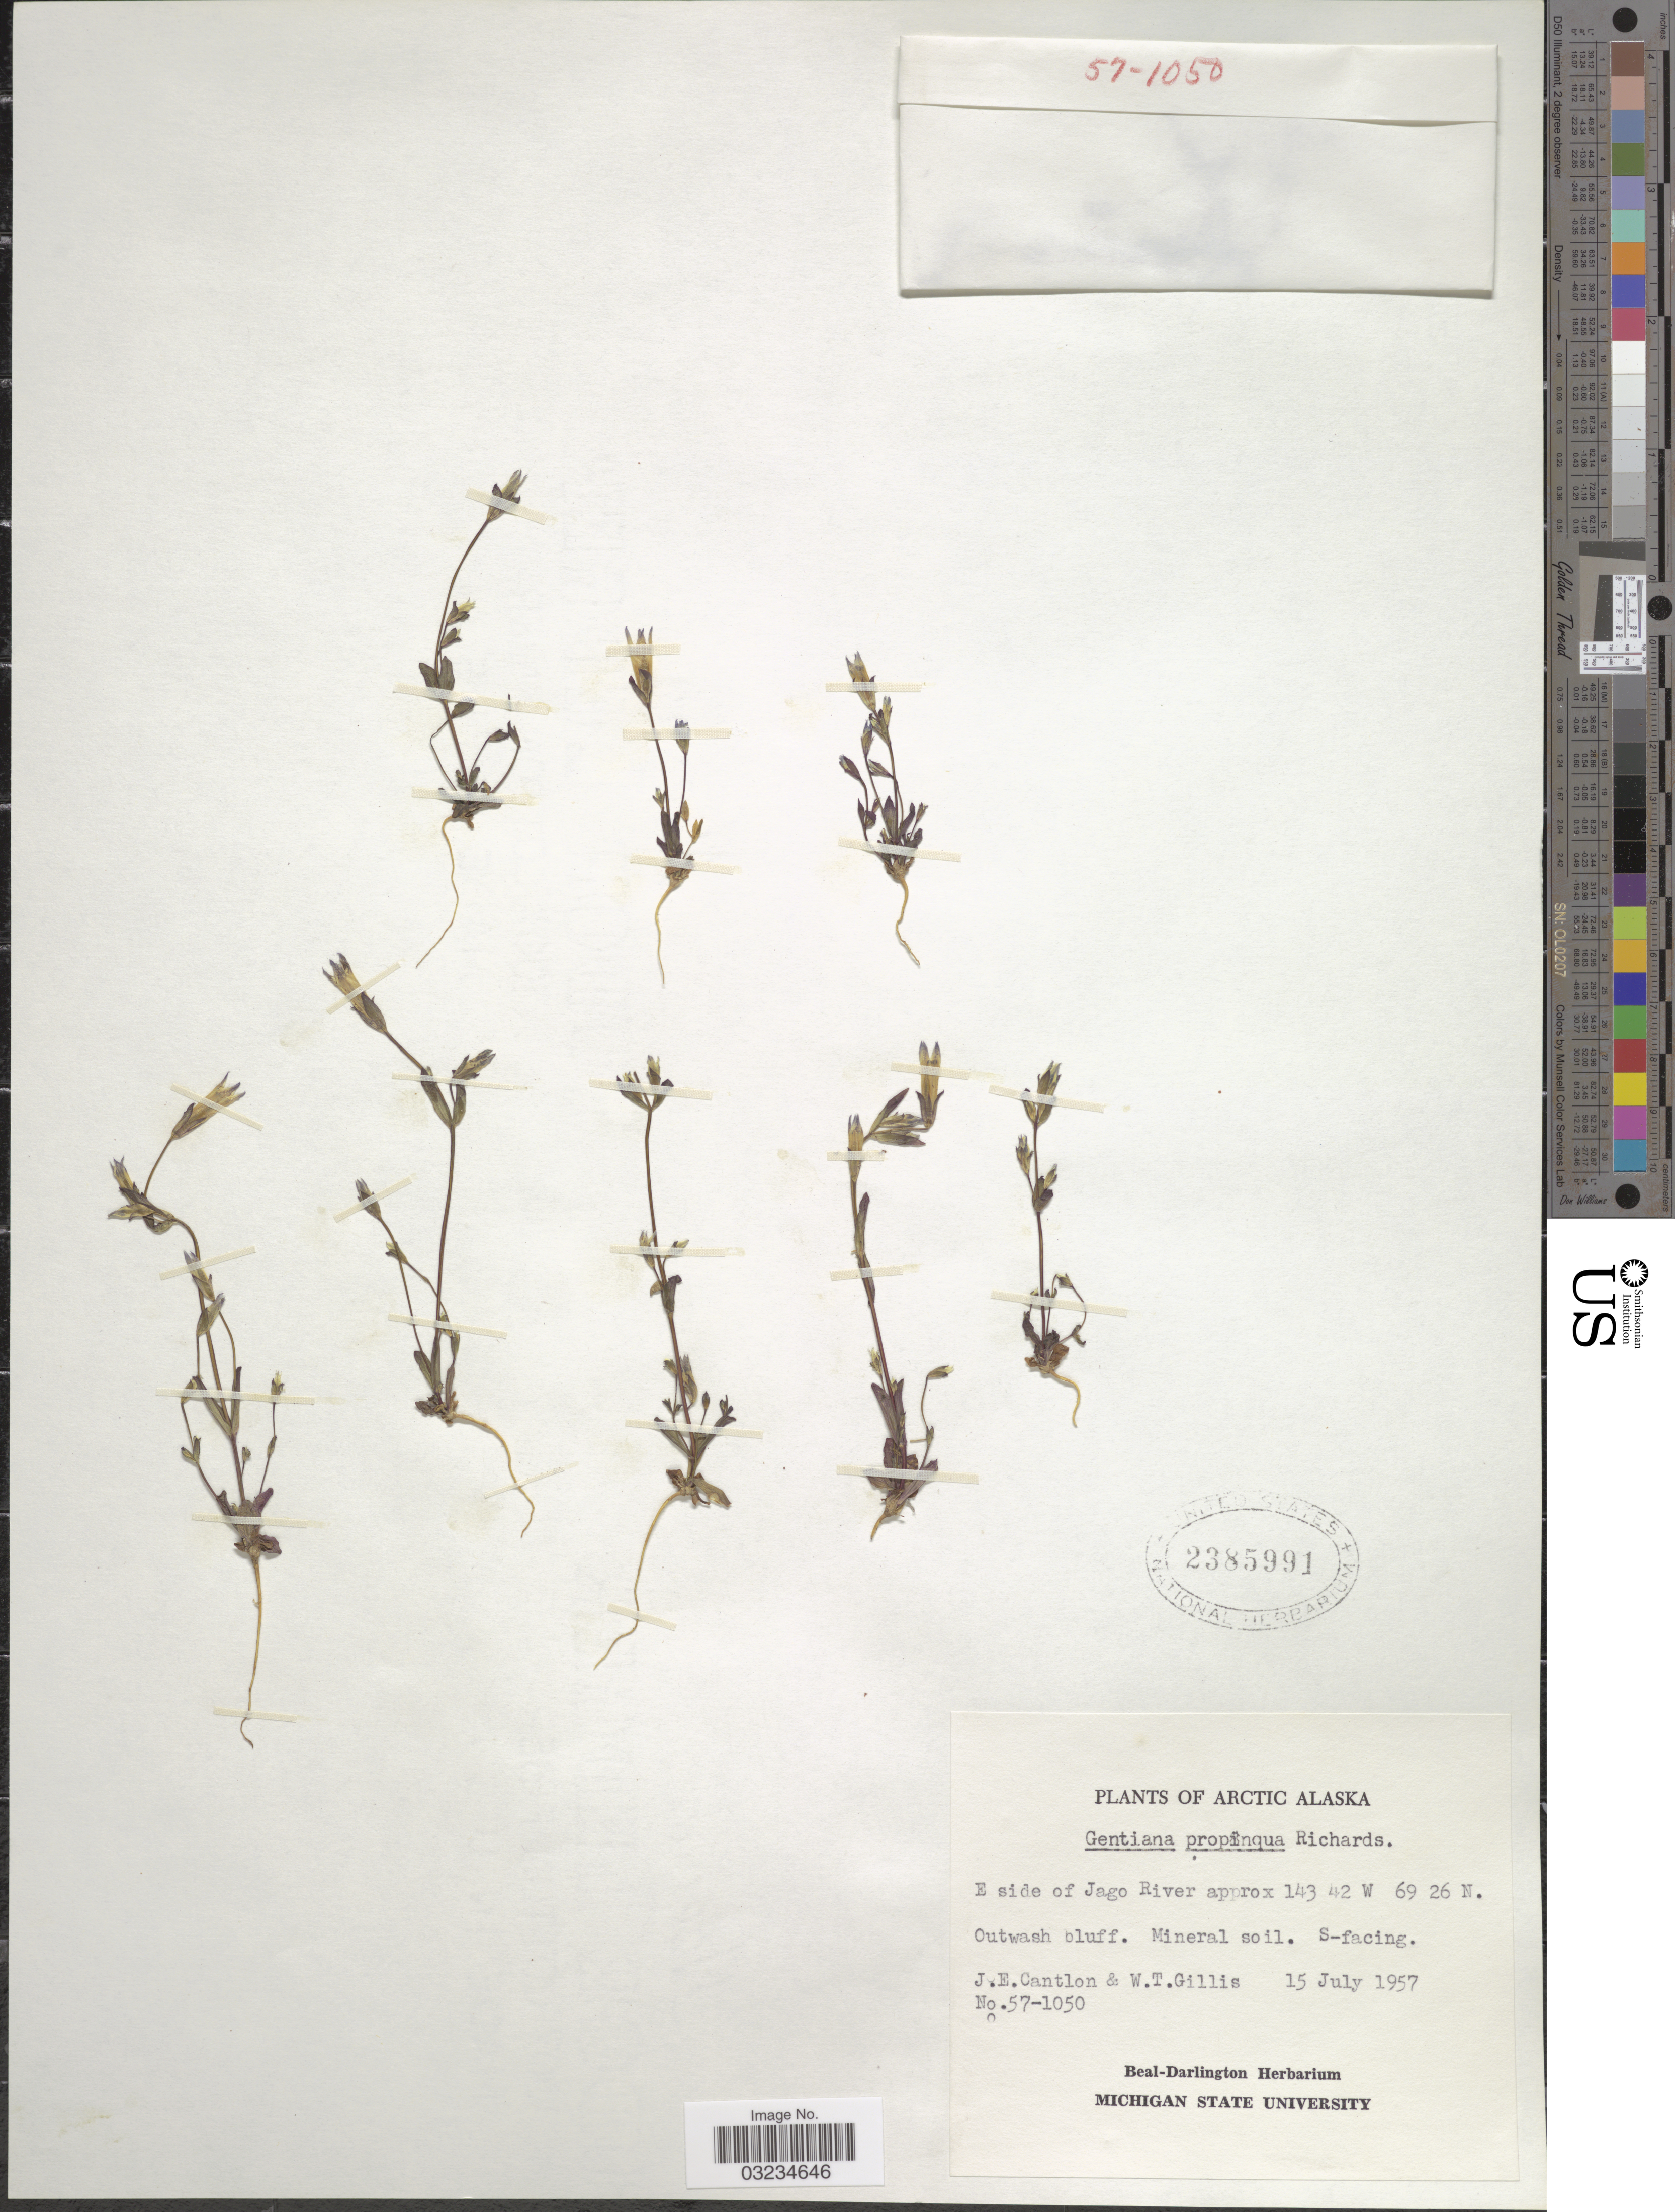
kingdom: Plantae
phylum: Tracheophyta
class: Magnoliopsida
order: Gentianales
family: Gentianaceae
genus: Gentiana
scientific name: Gentiana propinqua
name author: Richards.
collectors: J. Cantlon & W. T. Gillis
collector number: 57-1050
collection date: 1957-07-15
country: United States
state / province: Alaska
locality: Arctic Alaska. E side of Jago River. S-facing.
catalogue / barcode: US 2385991